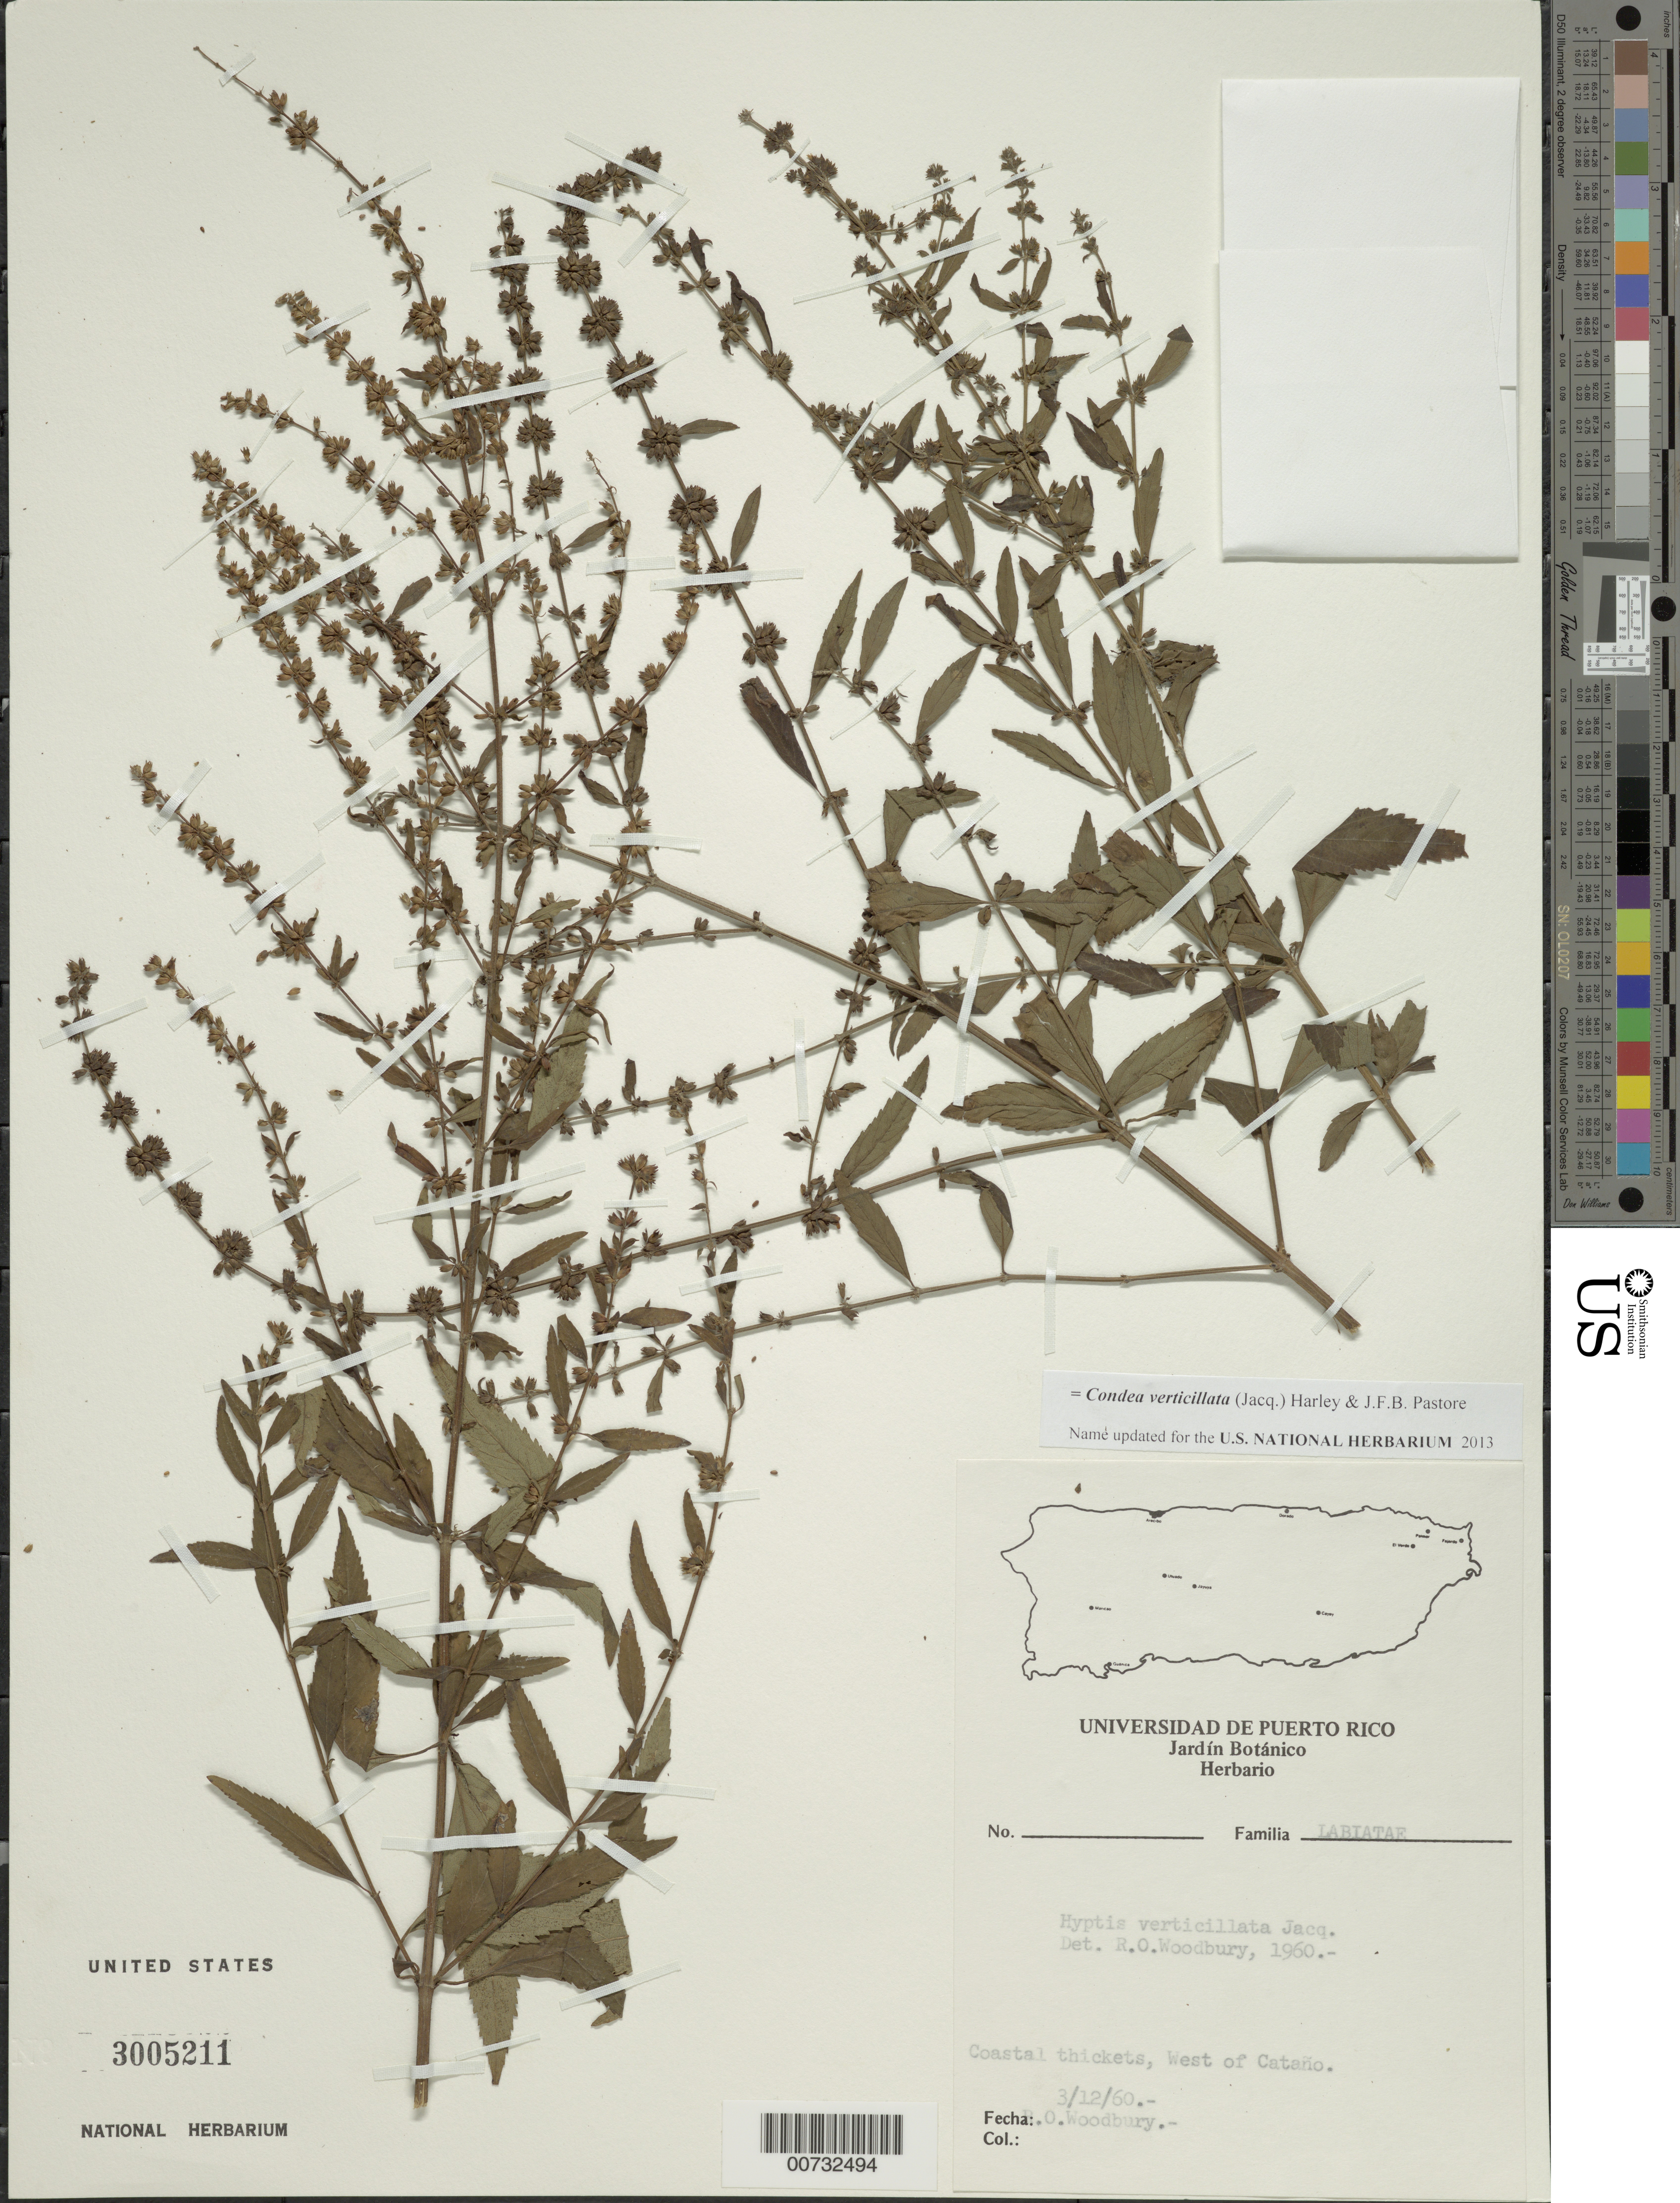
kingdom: Plantae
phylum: Tracheophyta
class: Magnoliopsida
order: Lamiales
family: Lamiaceae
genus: Condea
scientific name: Condea verticillata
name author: (Jacq.) Harley & J.F.B. Pastore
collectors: R. O. Woodbury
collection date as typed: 12 Mar 1960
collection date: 1960-03-12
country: Puerto Rico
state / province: Cataño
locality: Cataño, west of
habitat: Coastal thickets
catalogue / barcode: US 3005211